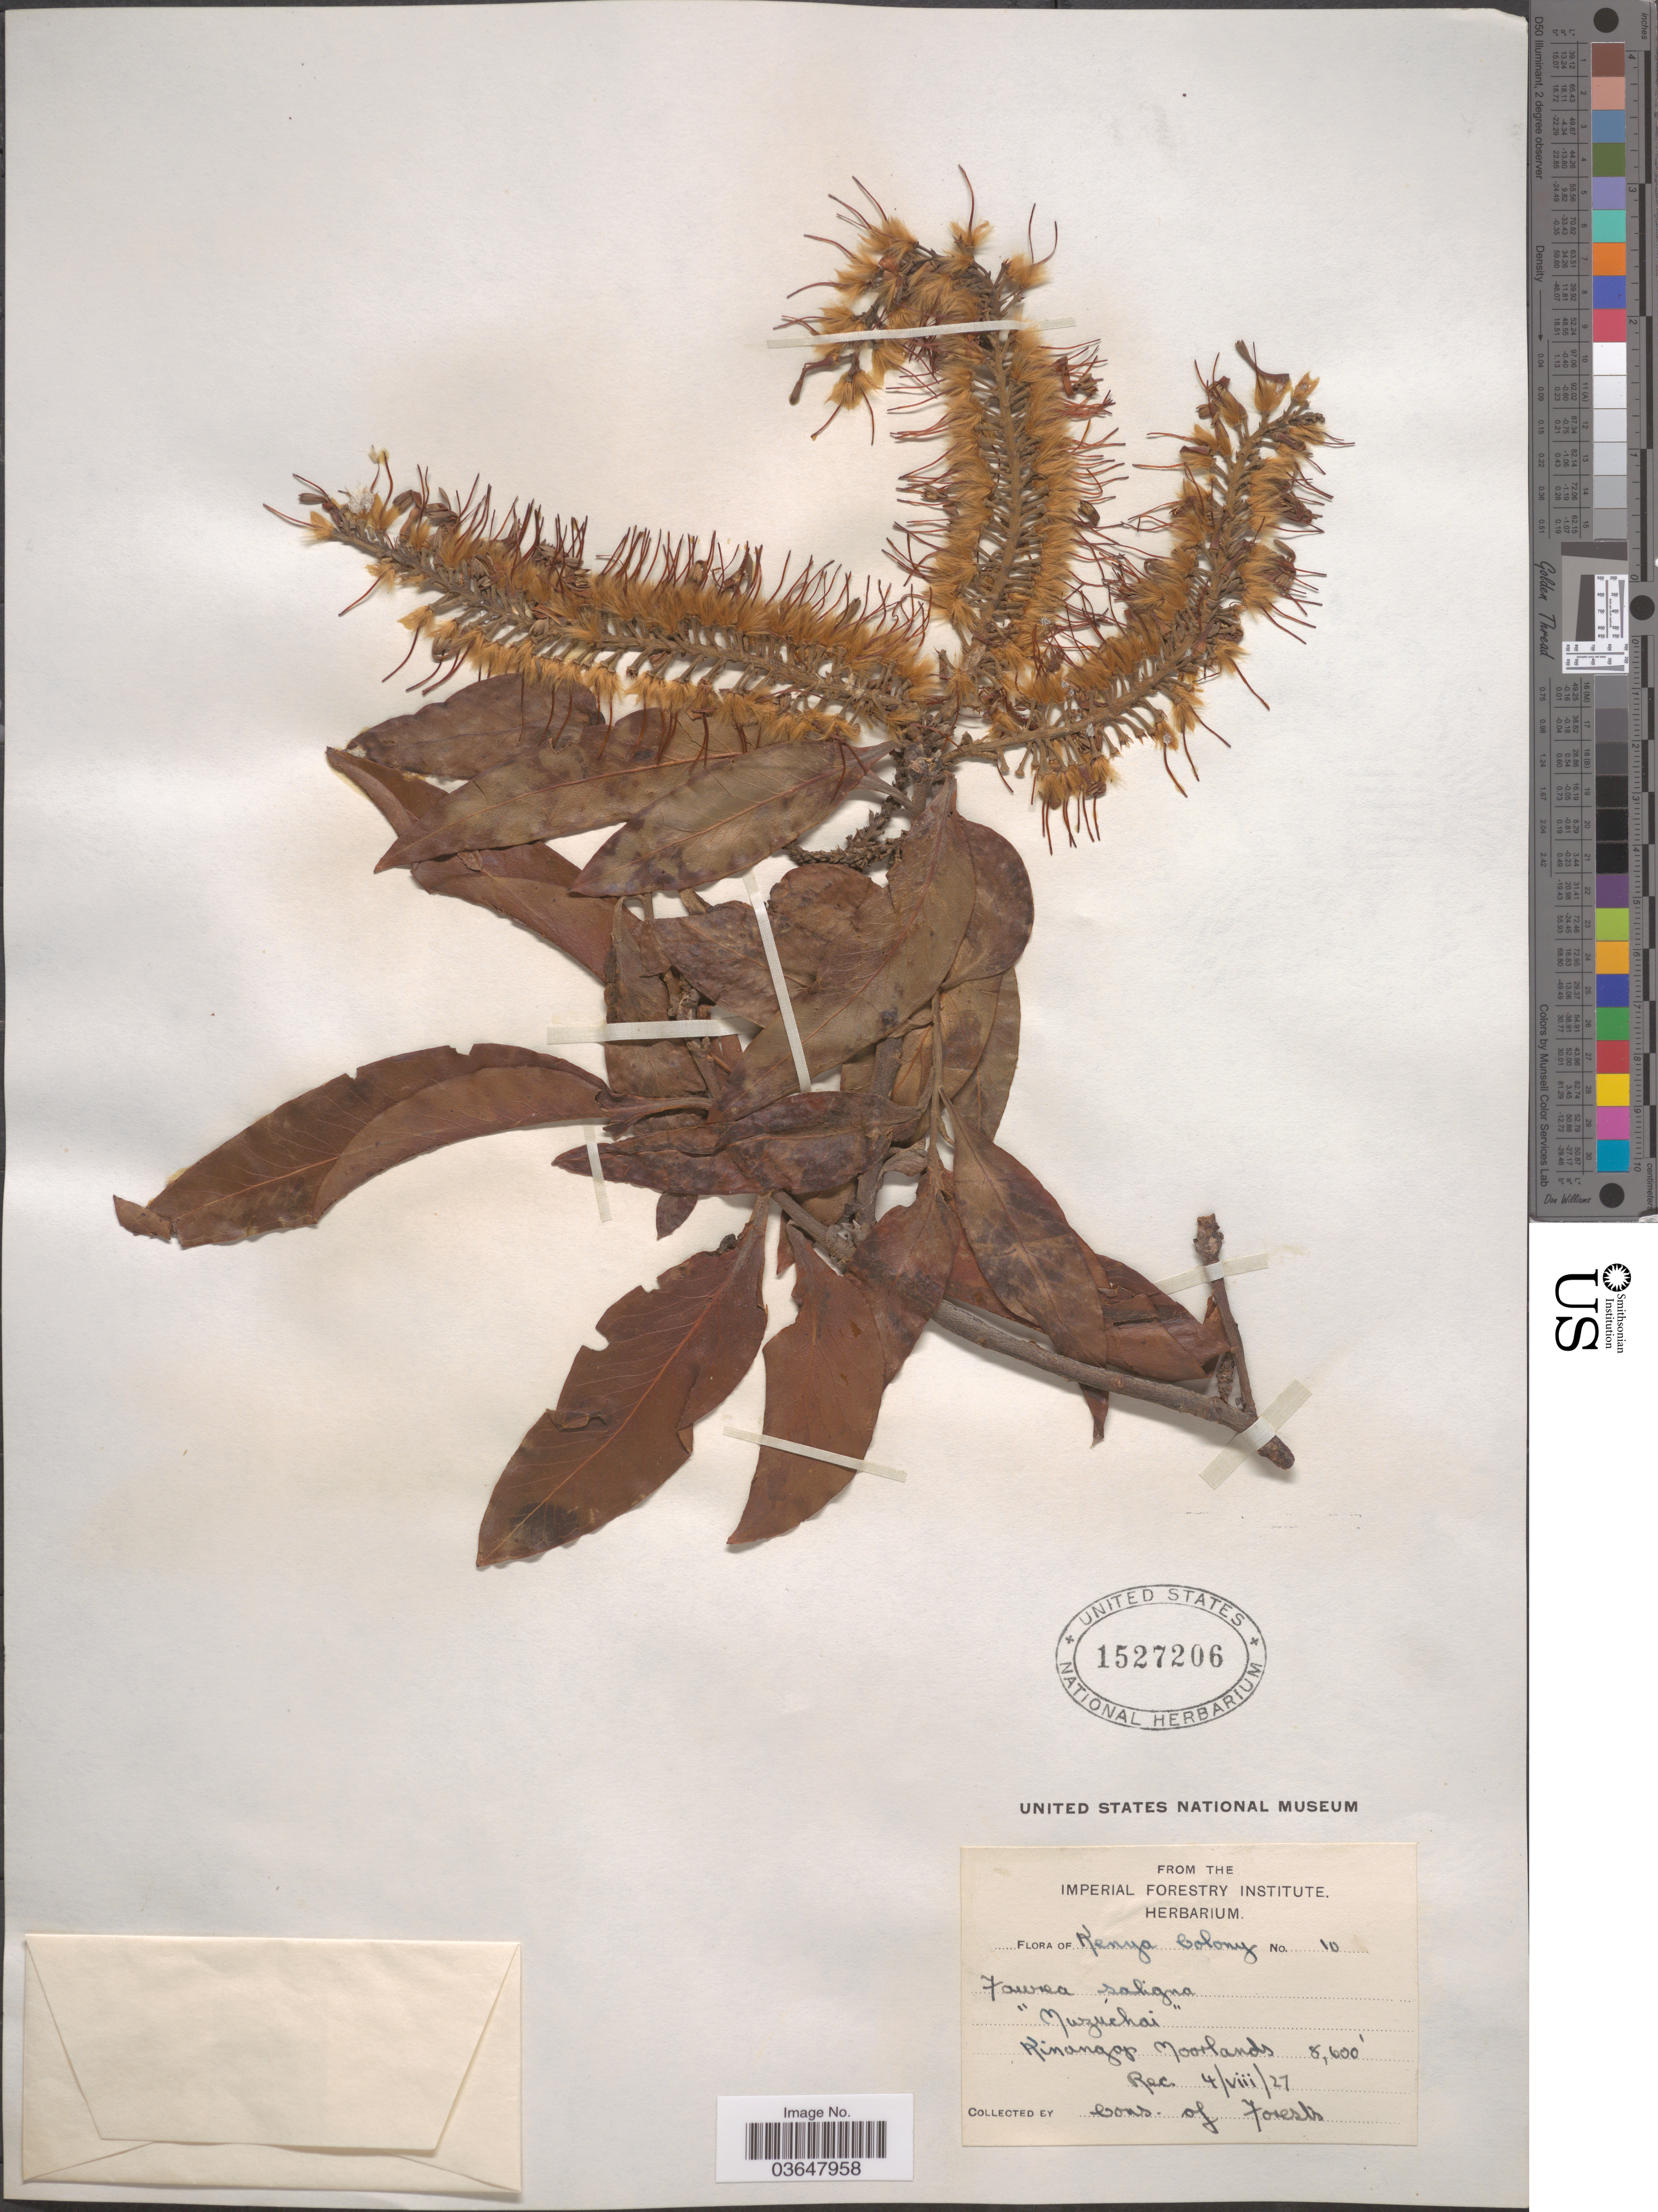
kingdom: Plantae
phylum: Tracheophyta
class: Magnoliopsida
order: Proteales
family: Proteaceae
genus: Faurea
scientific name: Faurea saligna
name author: Harv.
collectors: Cons. of Forests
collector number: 10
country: Kenya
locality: Kenya Colony. Kinangay [interpreted] Moorlands.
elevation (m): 1707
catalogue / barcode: US 1527206